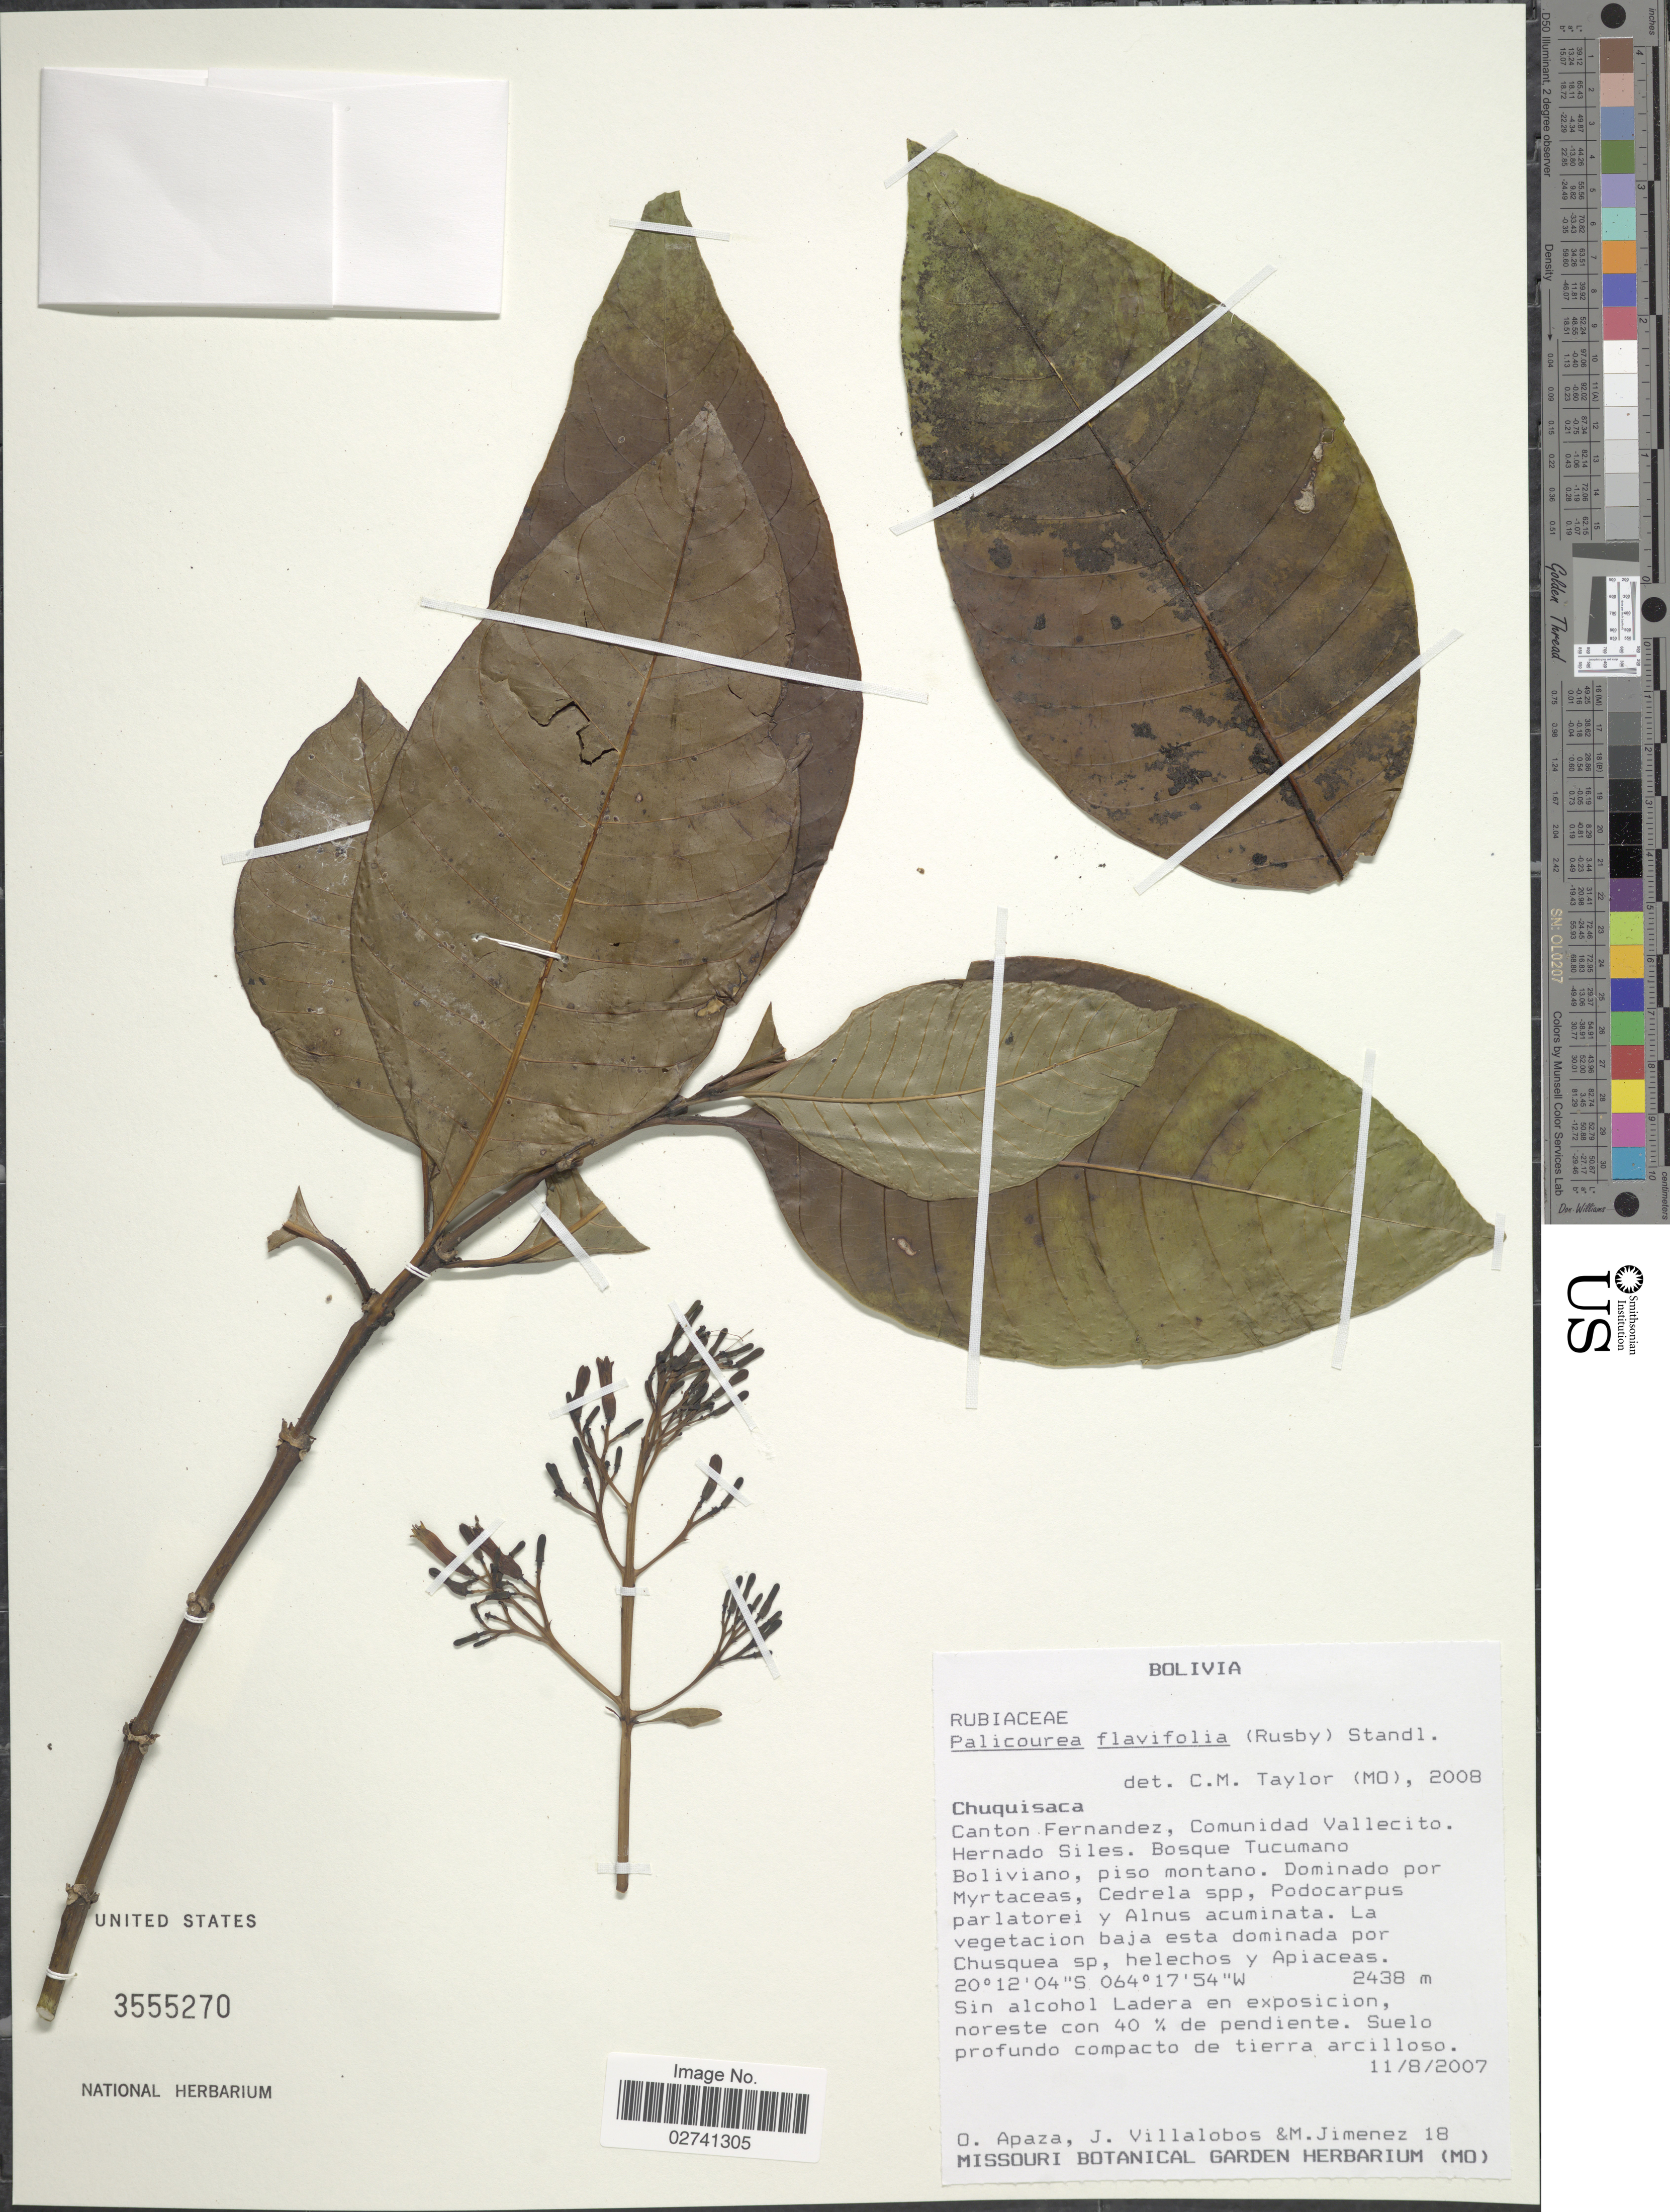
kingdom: Plantae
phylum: Tracheophyta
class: Magnoliopsida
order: Gentianales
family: Rubiaceae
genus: Palicourea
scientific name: Palicourea flavifolia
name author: (Rusby) Standl.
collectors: O. Apaza, J. Villalobos & M. Jimenez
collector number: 18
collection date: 2007-08-11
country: Bolivia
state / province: Chuquisaca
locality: Canton Fernandez, Comunidad Vallecito. Hernado Siles. Bosque Tucumano Boliviano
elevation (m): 2438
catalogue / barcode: US 3555270